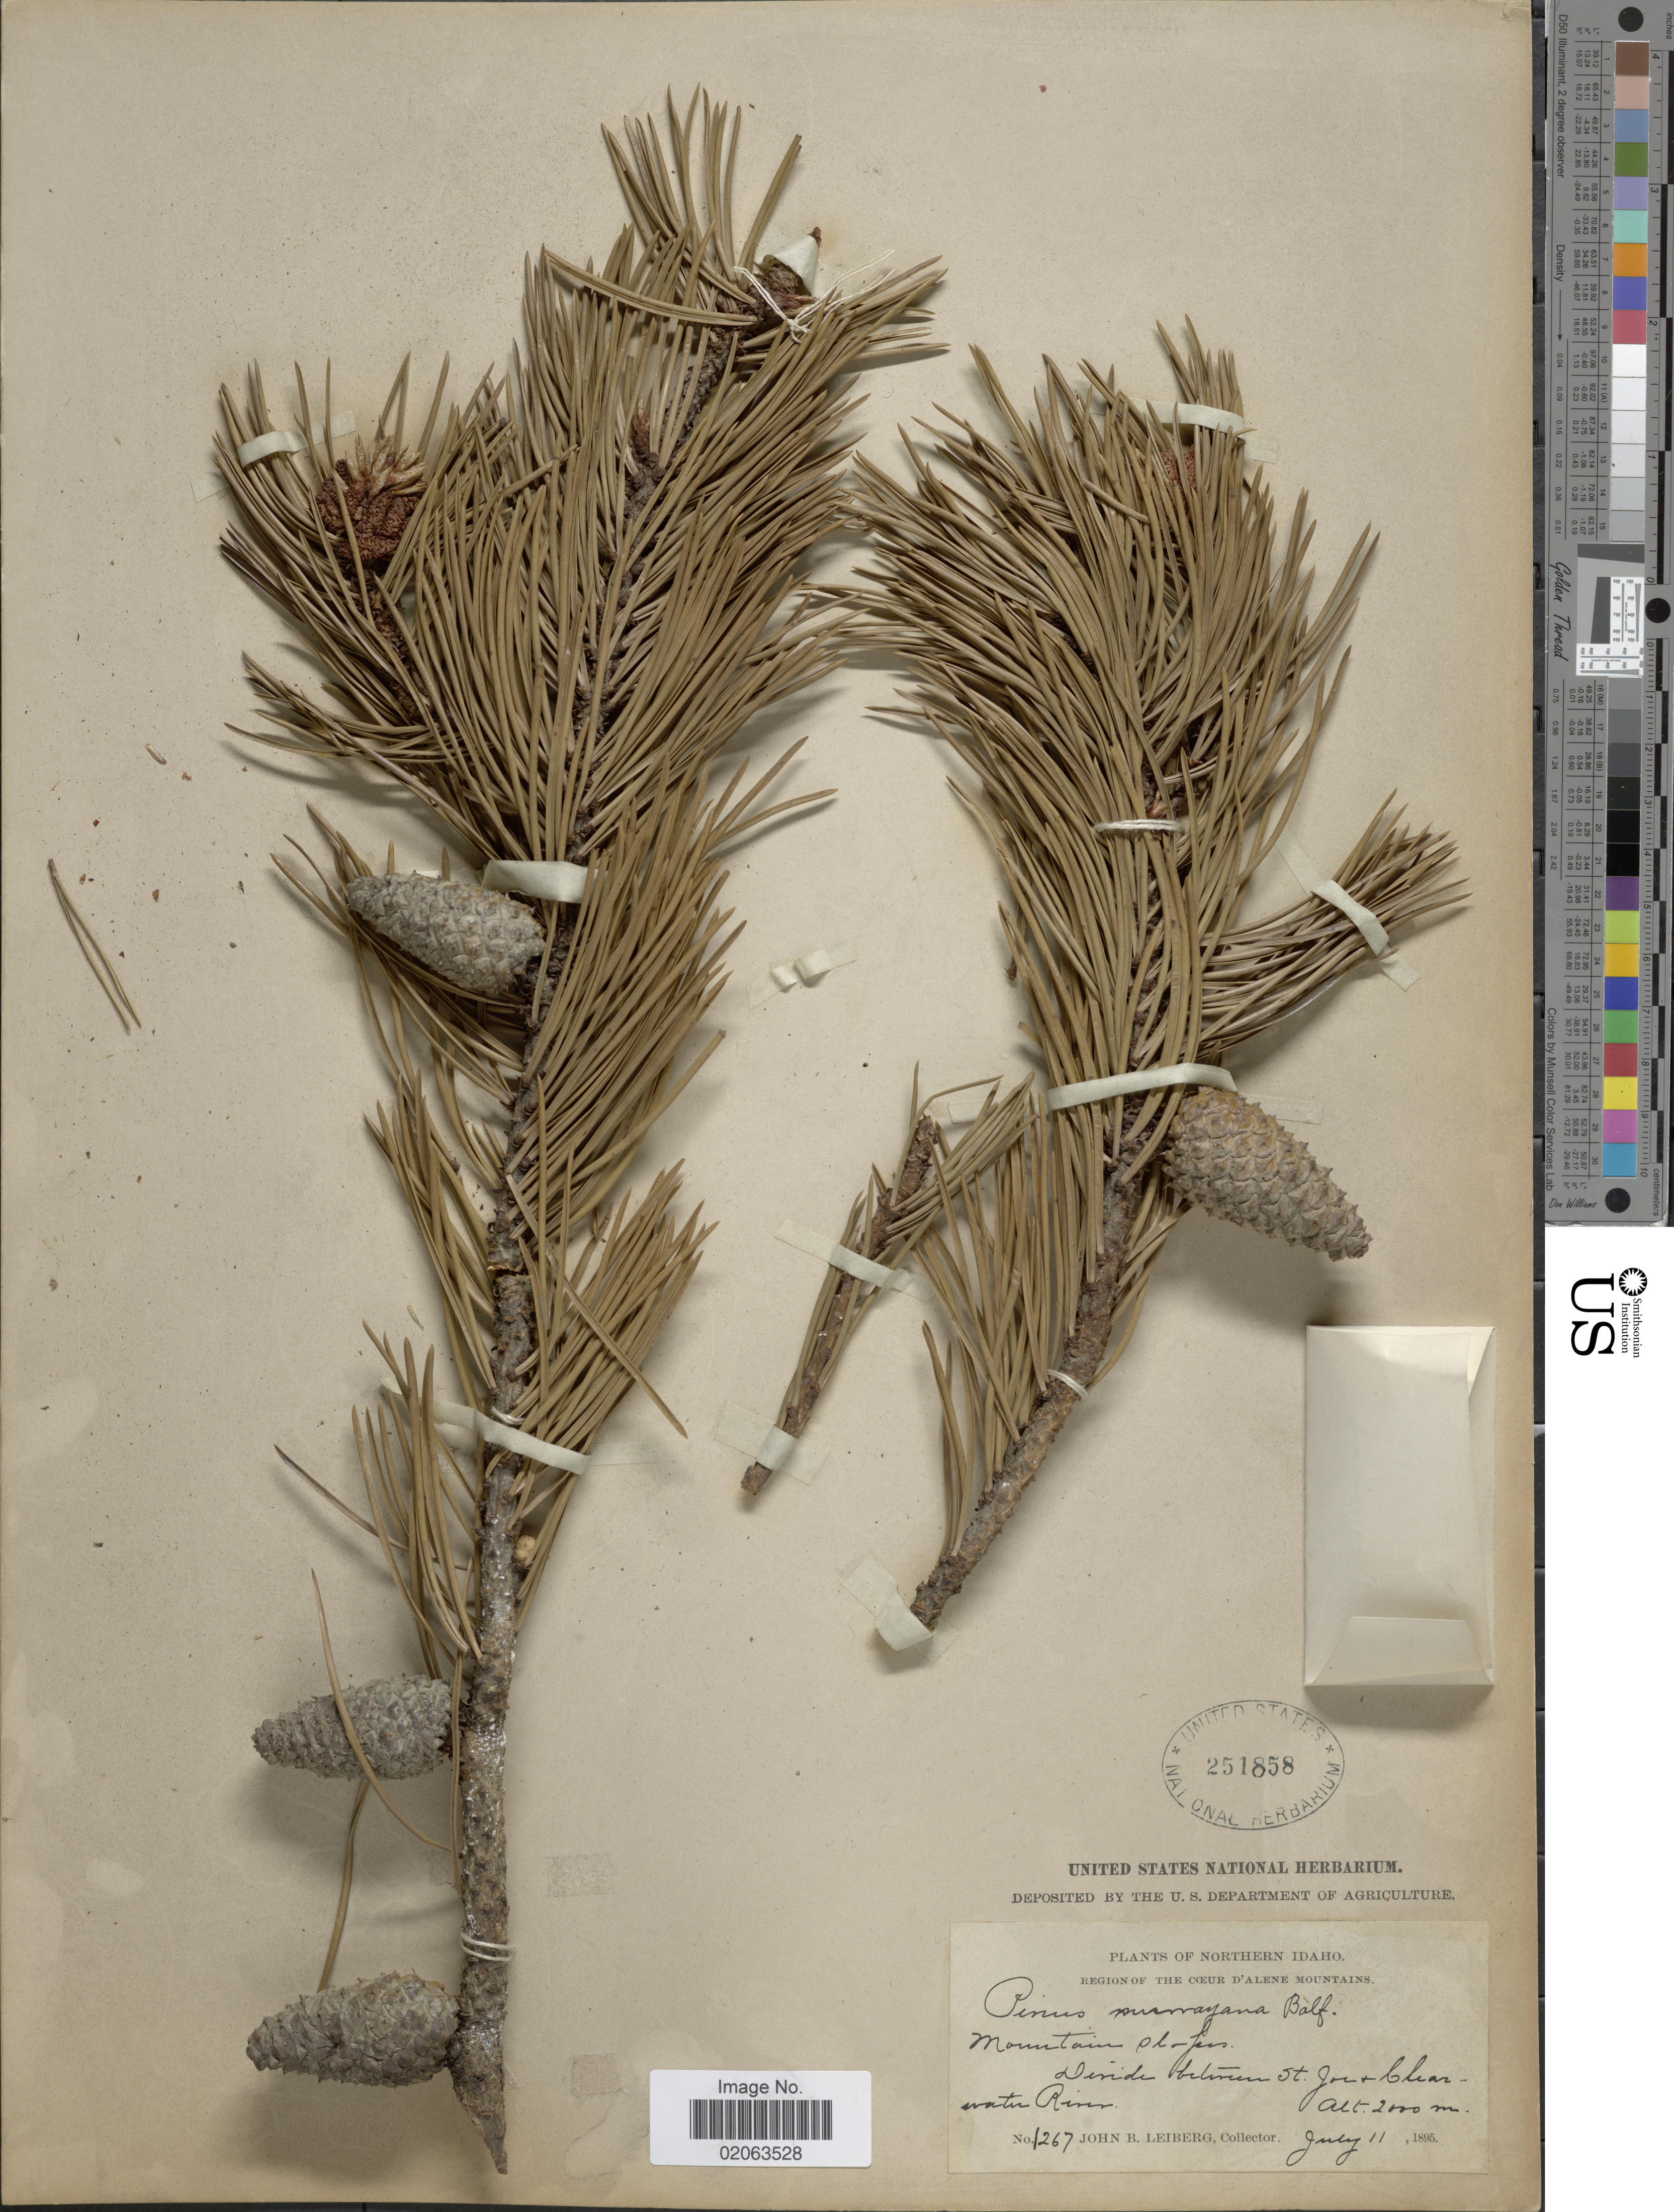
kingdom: Plantae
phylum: Tracheophyta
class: Pinopsida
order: Pinales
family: Pinaceae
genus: Pinus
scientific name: Pinus contorta var. latifolia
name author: Engelm. ex S. Watson in C. King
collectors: J. B. Leiberg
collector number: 1267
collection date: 1895-07-11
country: United States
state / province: Idaho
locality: Northern Idaho. Dinde between St. Joc+Clear water River.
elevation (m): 2000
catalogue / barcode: US 251858